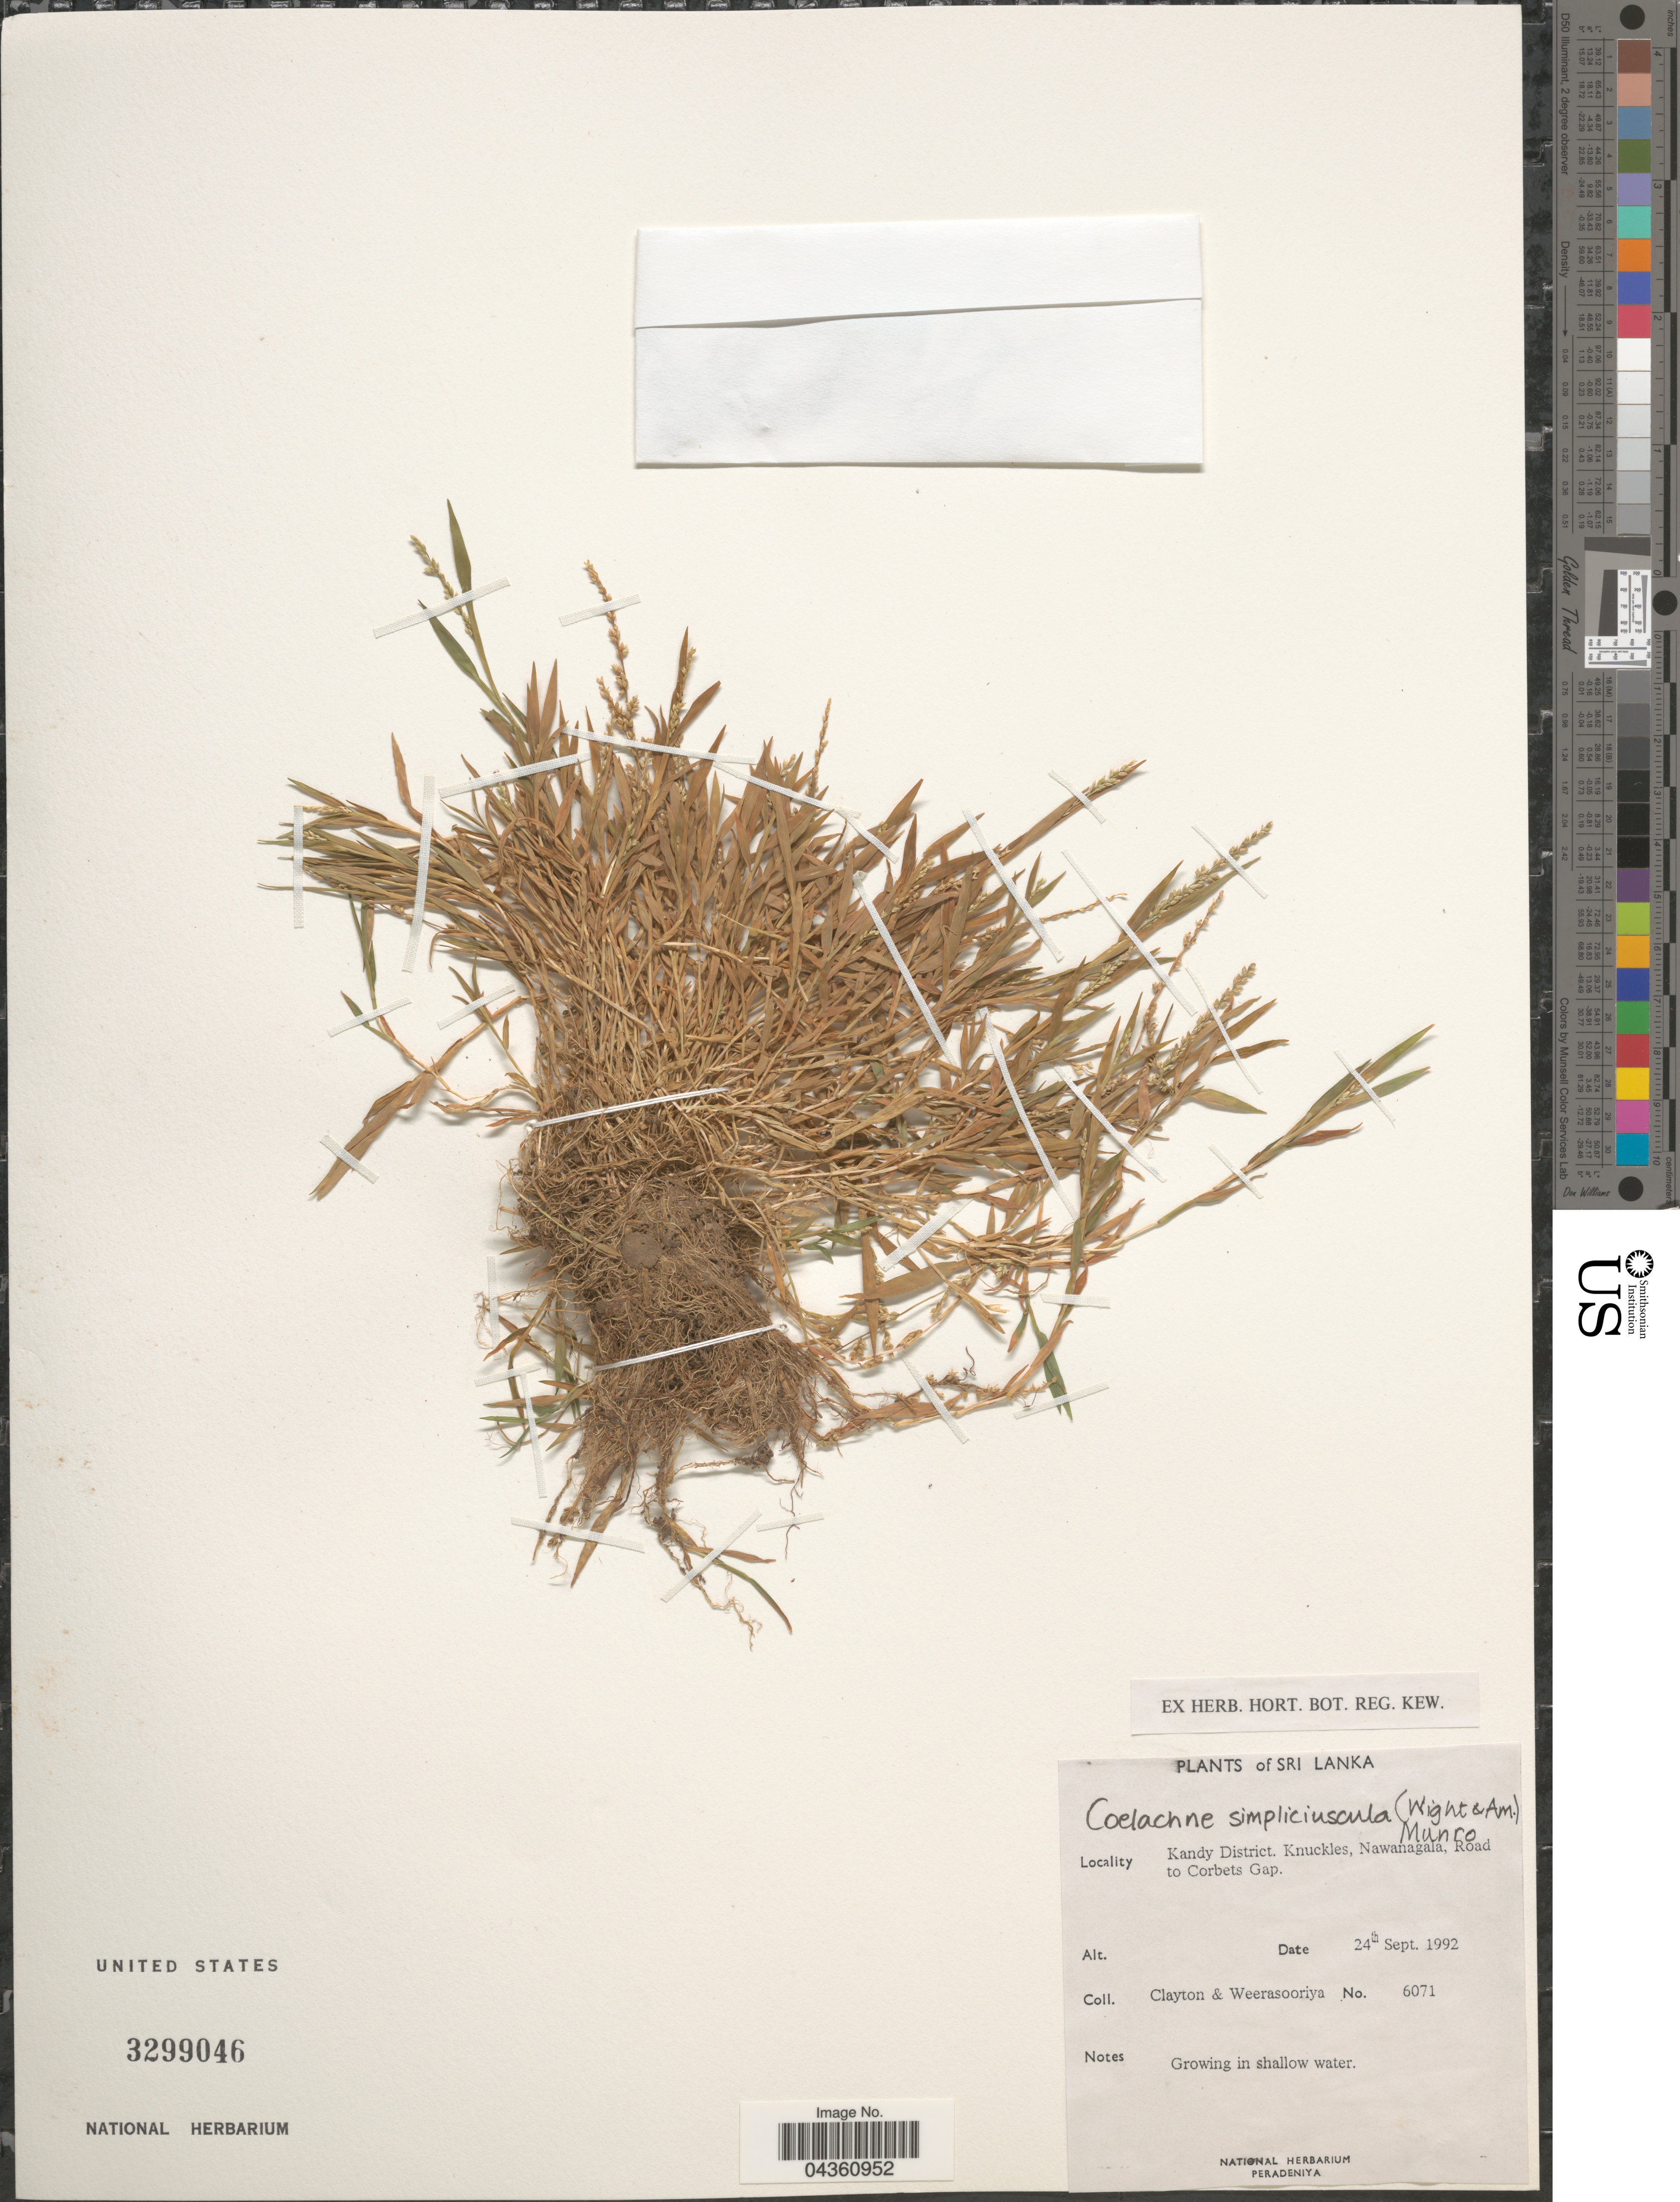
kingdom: Plantae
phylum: Tracheophyta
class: Liliopsida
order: Poales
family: Poaceae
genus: Coelachne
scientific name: Coelachne simpliciuscula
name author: (Wight & Arn. ex Steud.) Munro ex Benth.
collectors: Clayton & Weerasooriya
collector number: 6071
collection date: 1992-09-24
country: Sri Lanka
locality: Kandy District. Knuckles, Nawanagala Road to Corbets Gap.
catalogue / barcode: US 3299046